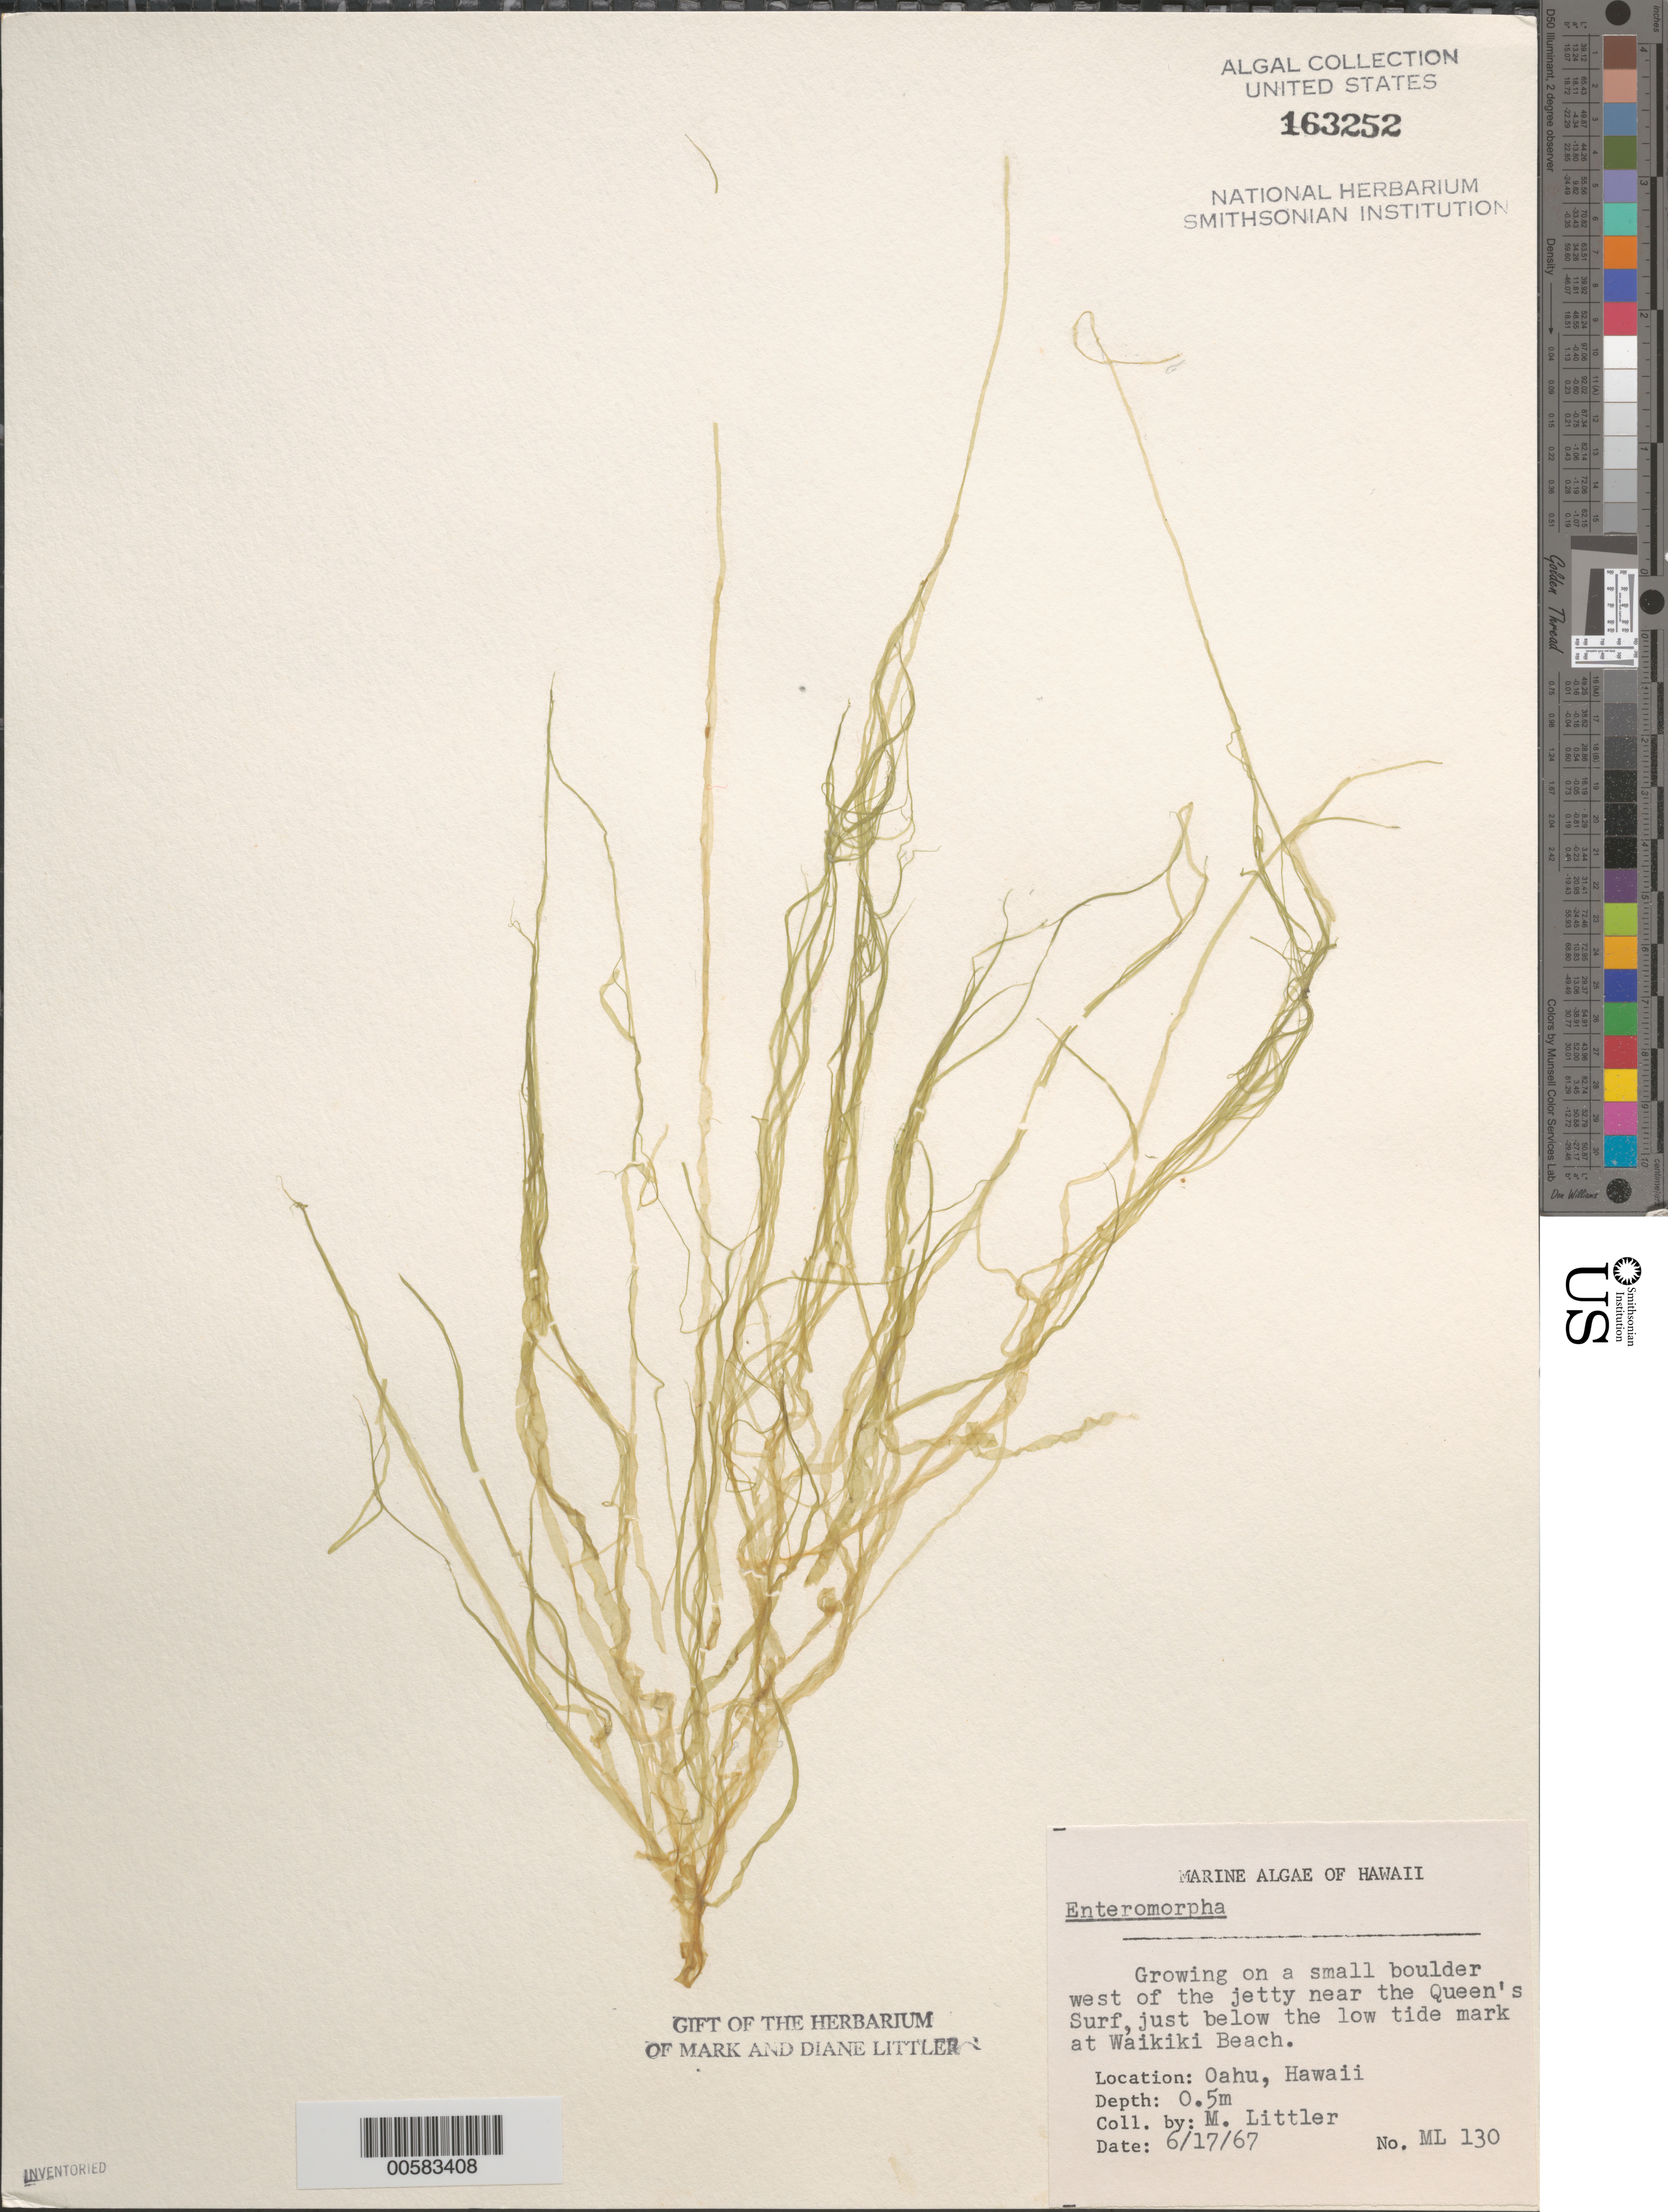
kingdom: Plantae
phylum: Chlorophyta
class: Ulvophyceae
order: Ulvales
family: Ulvaceae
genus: Ulva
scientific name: Ulva sp.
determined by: Algae name updating Project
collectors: M. M. Littler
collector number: ML 130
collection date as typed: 17 Jun 1967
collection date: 1967-06-17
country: United States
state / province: Hawaii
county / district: Honolulu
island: Oahu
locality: Waikiki Beach near Queen's Surf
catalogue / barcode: US 163252